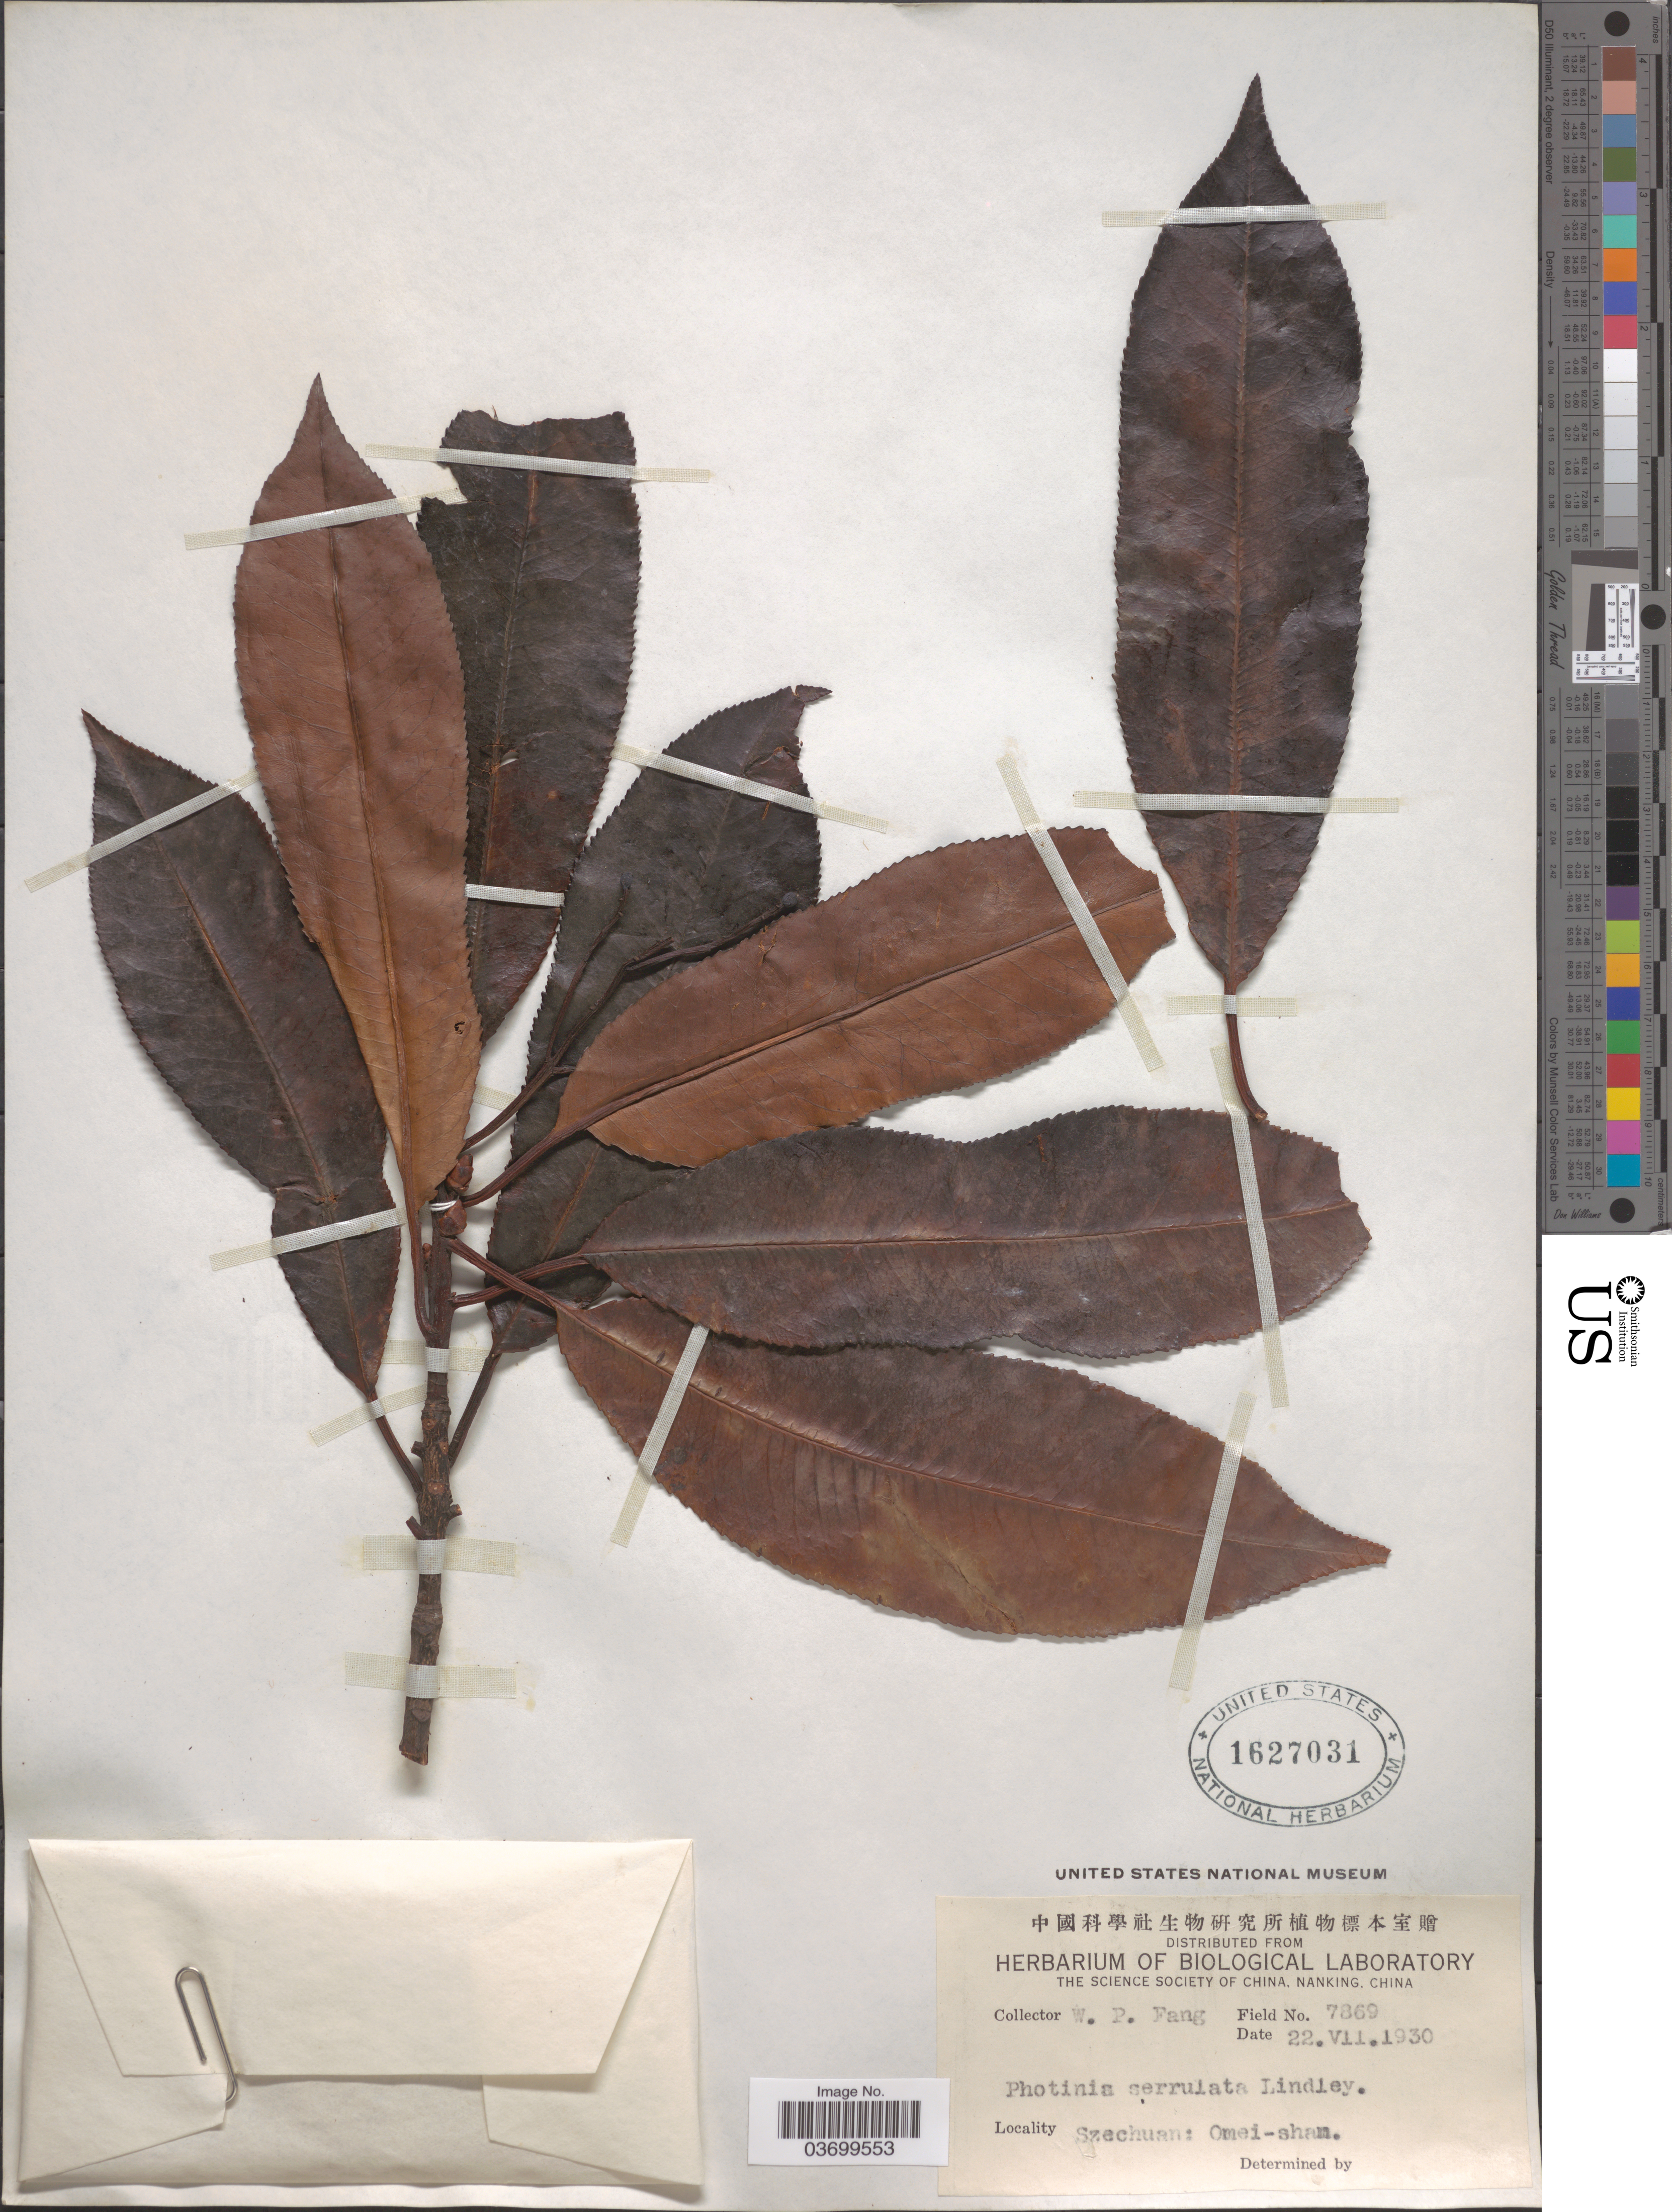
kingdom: Plantae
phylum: Tracheophyta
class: Magnoliopsida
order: Rosales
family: Rosaceae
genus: Photinia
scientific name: Photinia serrulata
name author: Franch. & Sav.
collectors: W. P. Fang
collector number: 7869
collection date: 1930-07-22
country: China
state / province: Sichuan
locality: Szechuan: Omei-shan.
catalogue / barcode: US 1627031